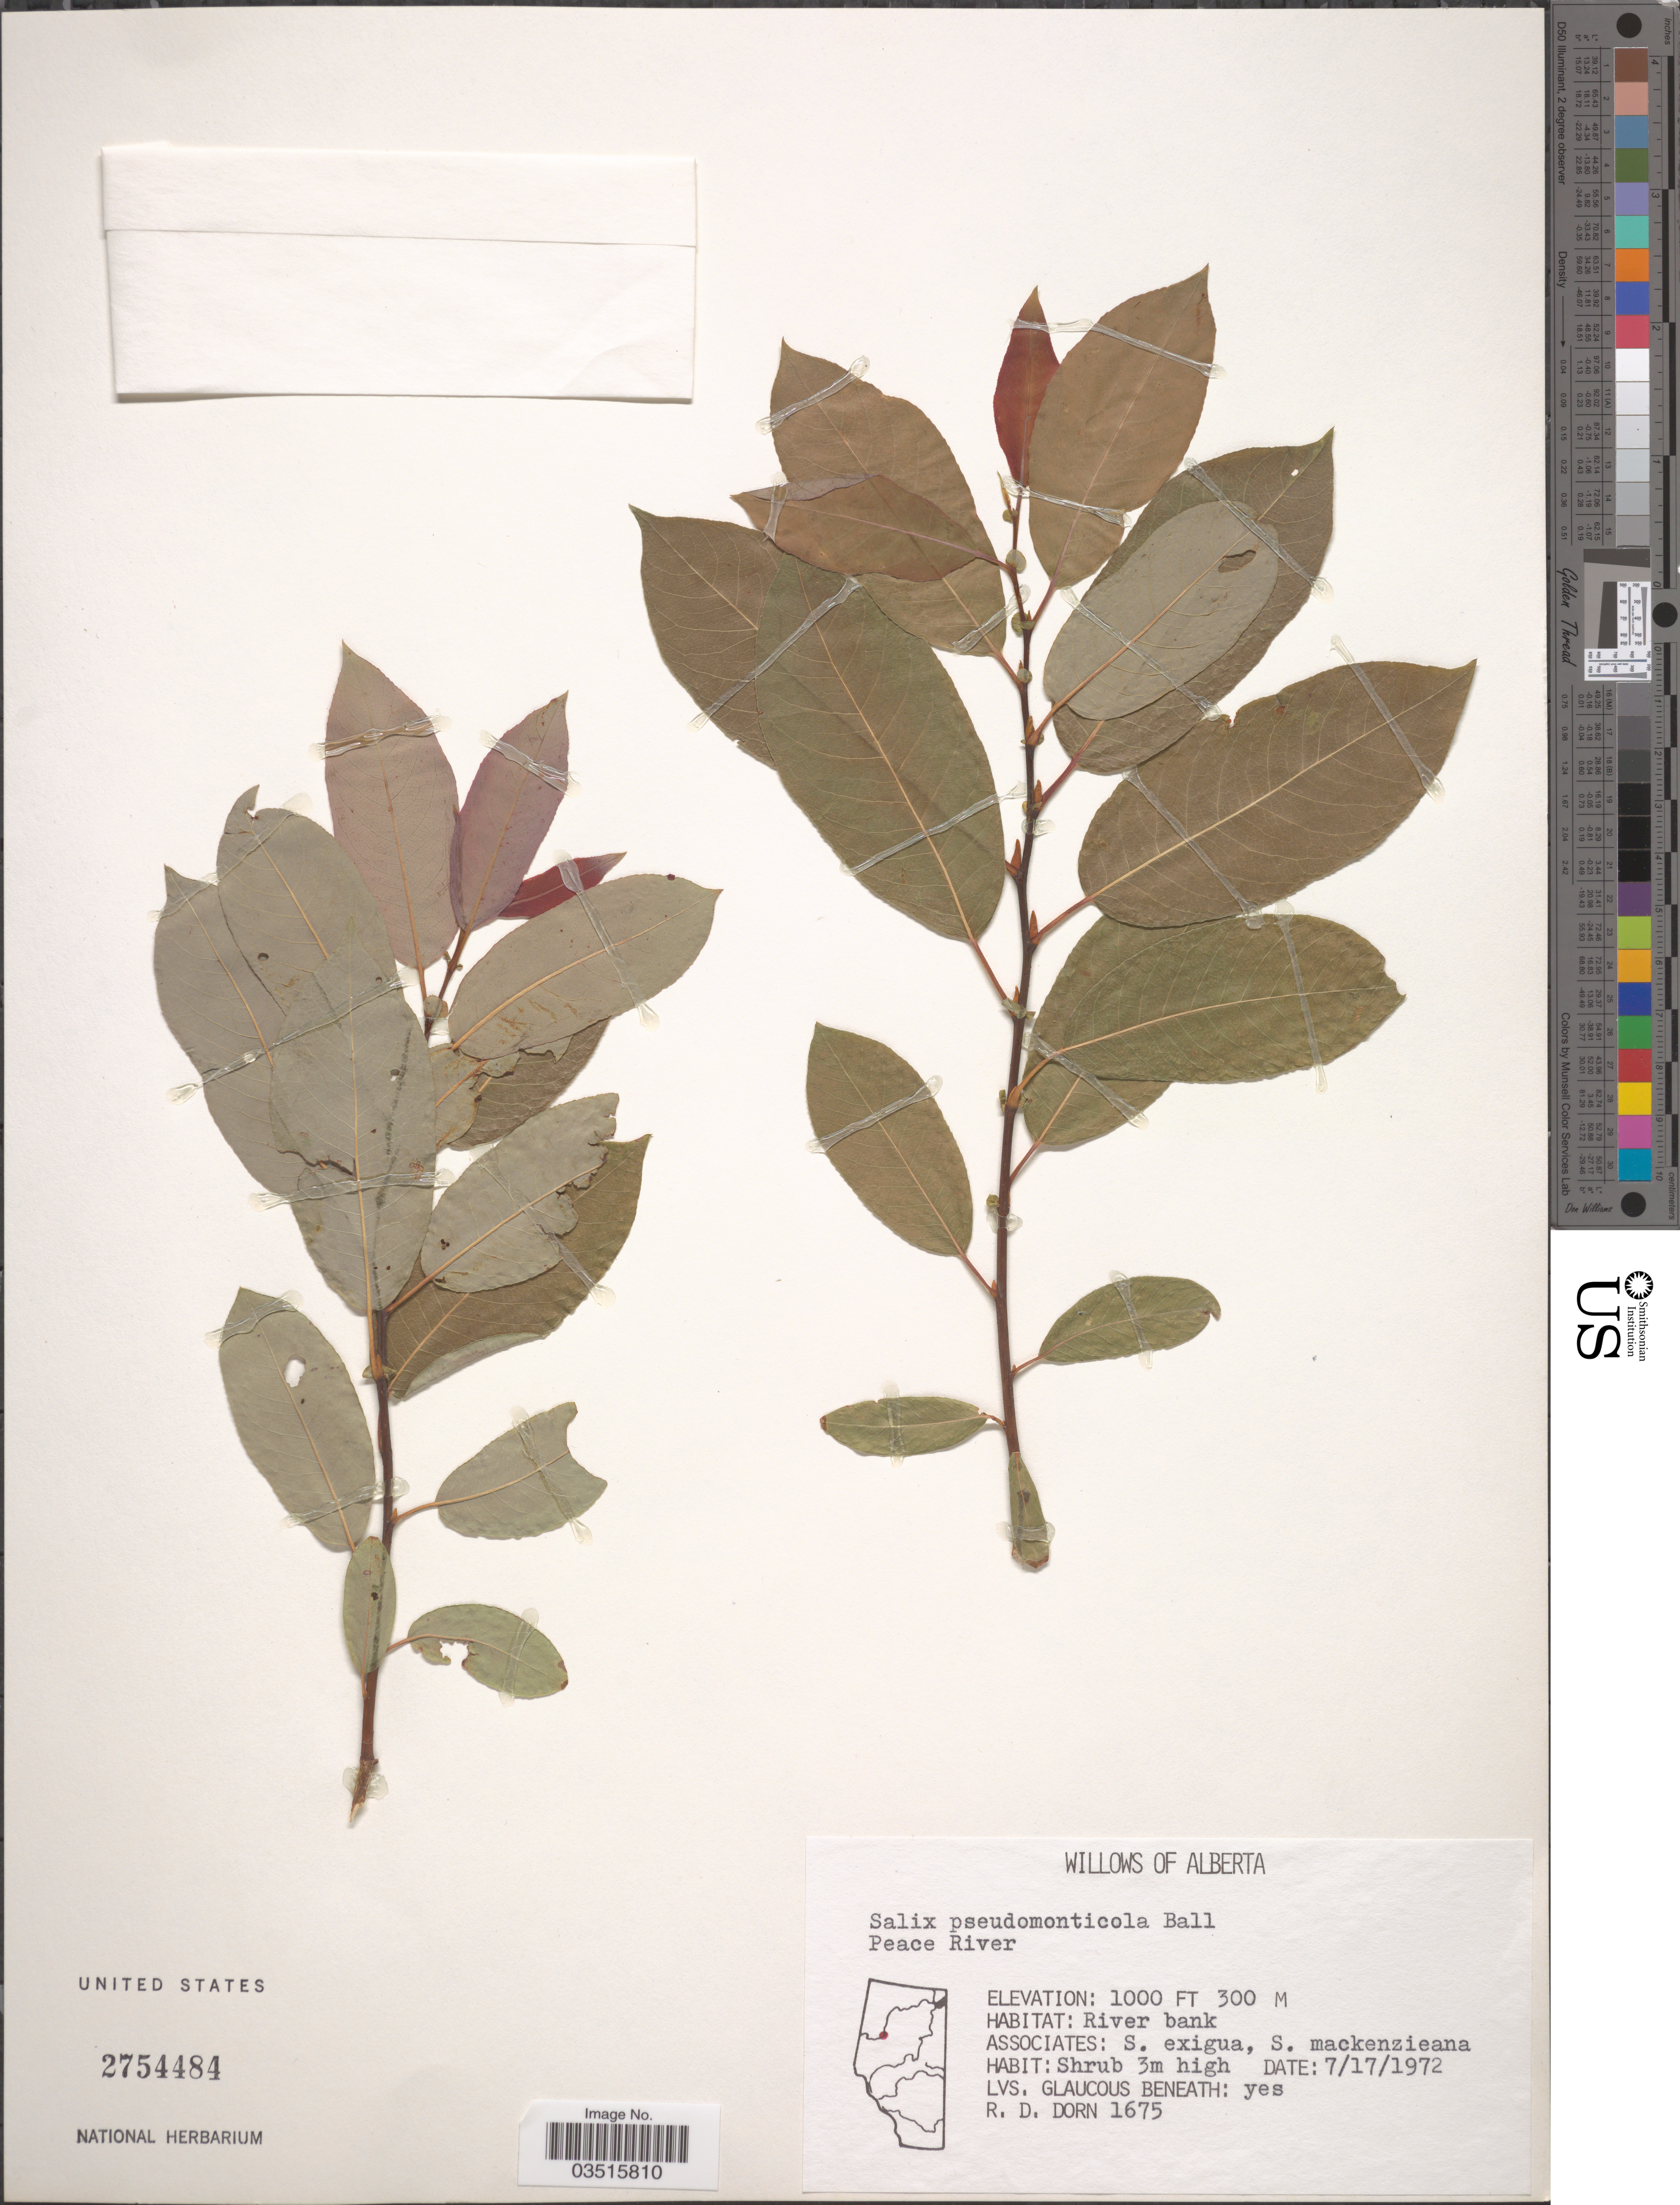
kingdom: Plantae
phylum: Tracheophyta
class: Magnoliopsida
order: Malpighiales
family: Salicaceae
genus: Salix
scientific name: Salix monticola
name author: Bebb.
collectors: R. D. Dorn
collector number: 1675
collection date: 1972-07-17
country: Canada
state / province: Alberta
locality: Peace River.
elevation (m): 305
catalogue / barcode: US 2754484